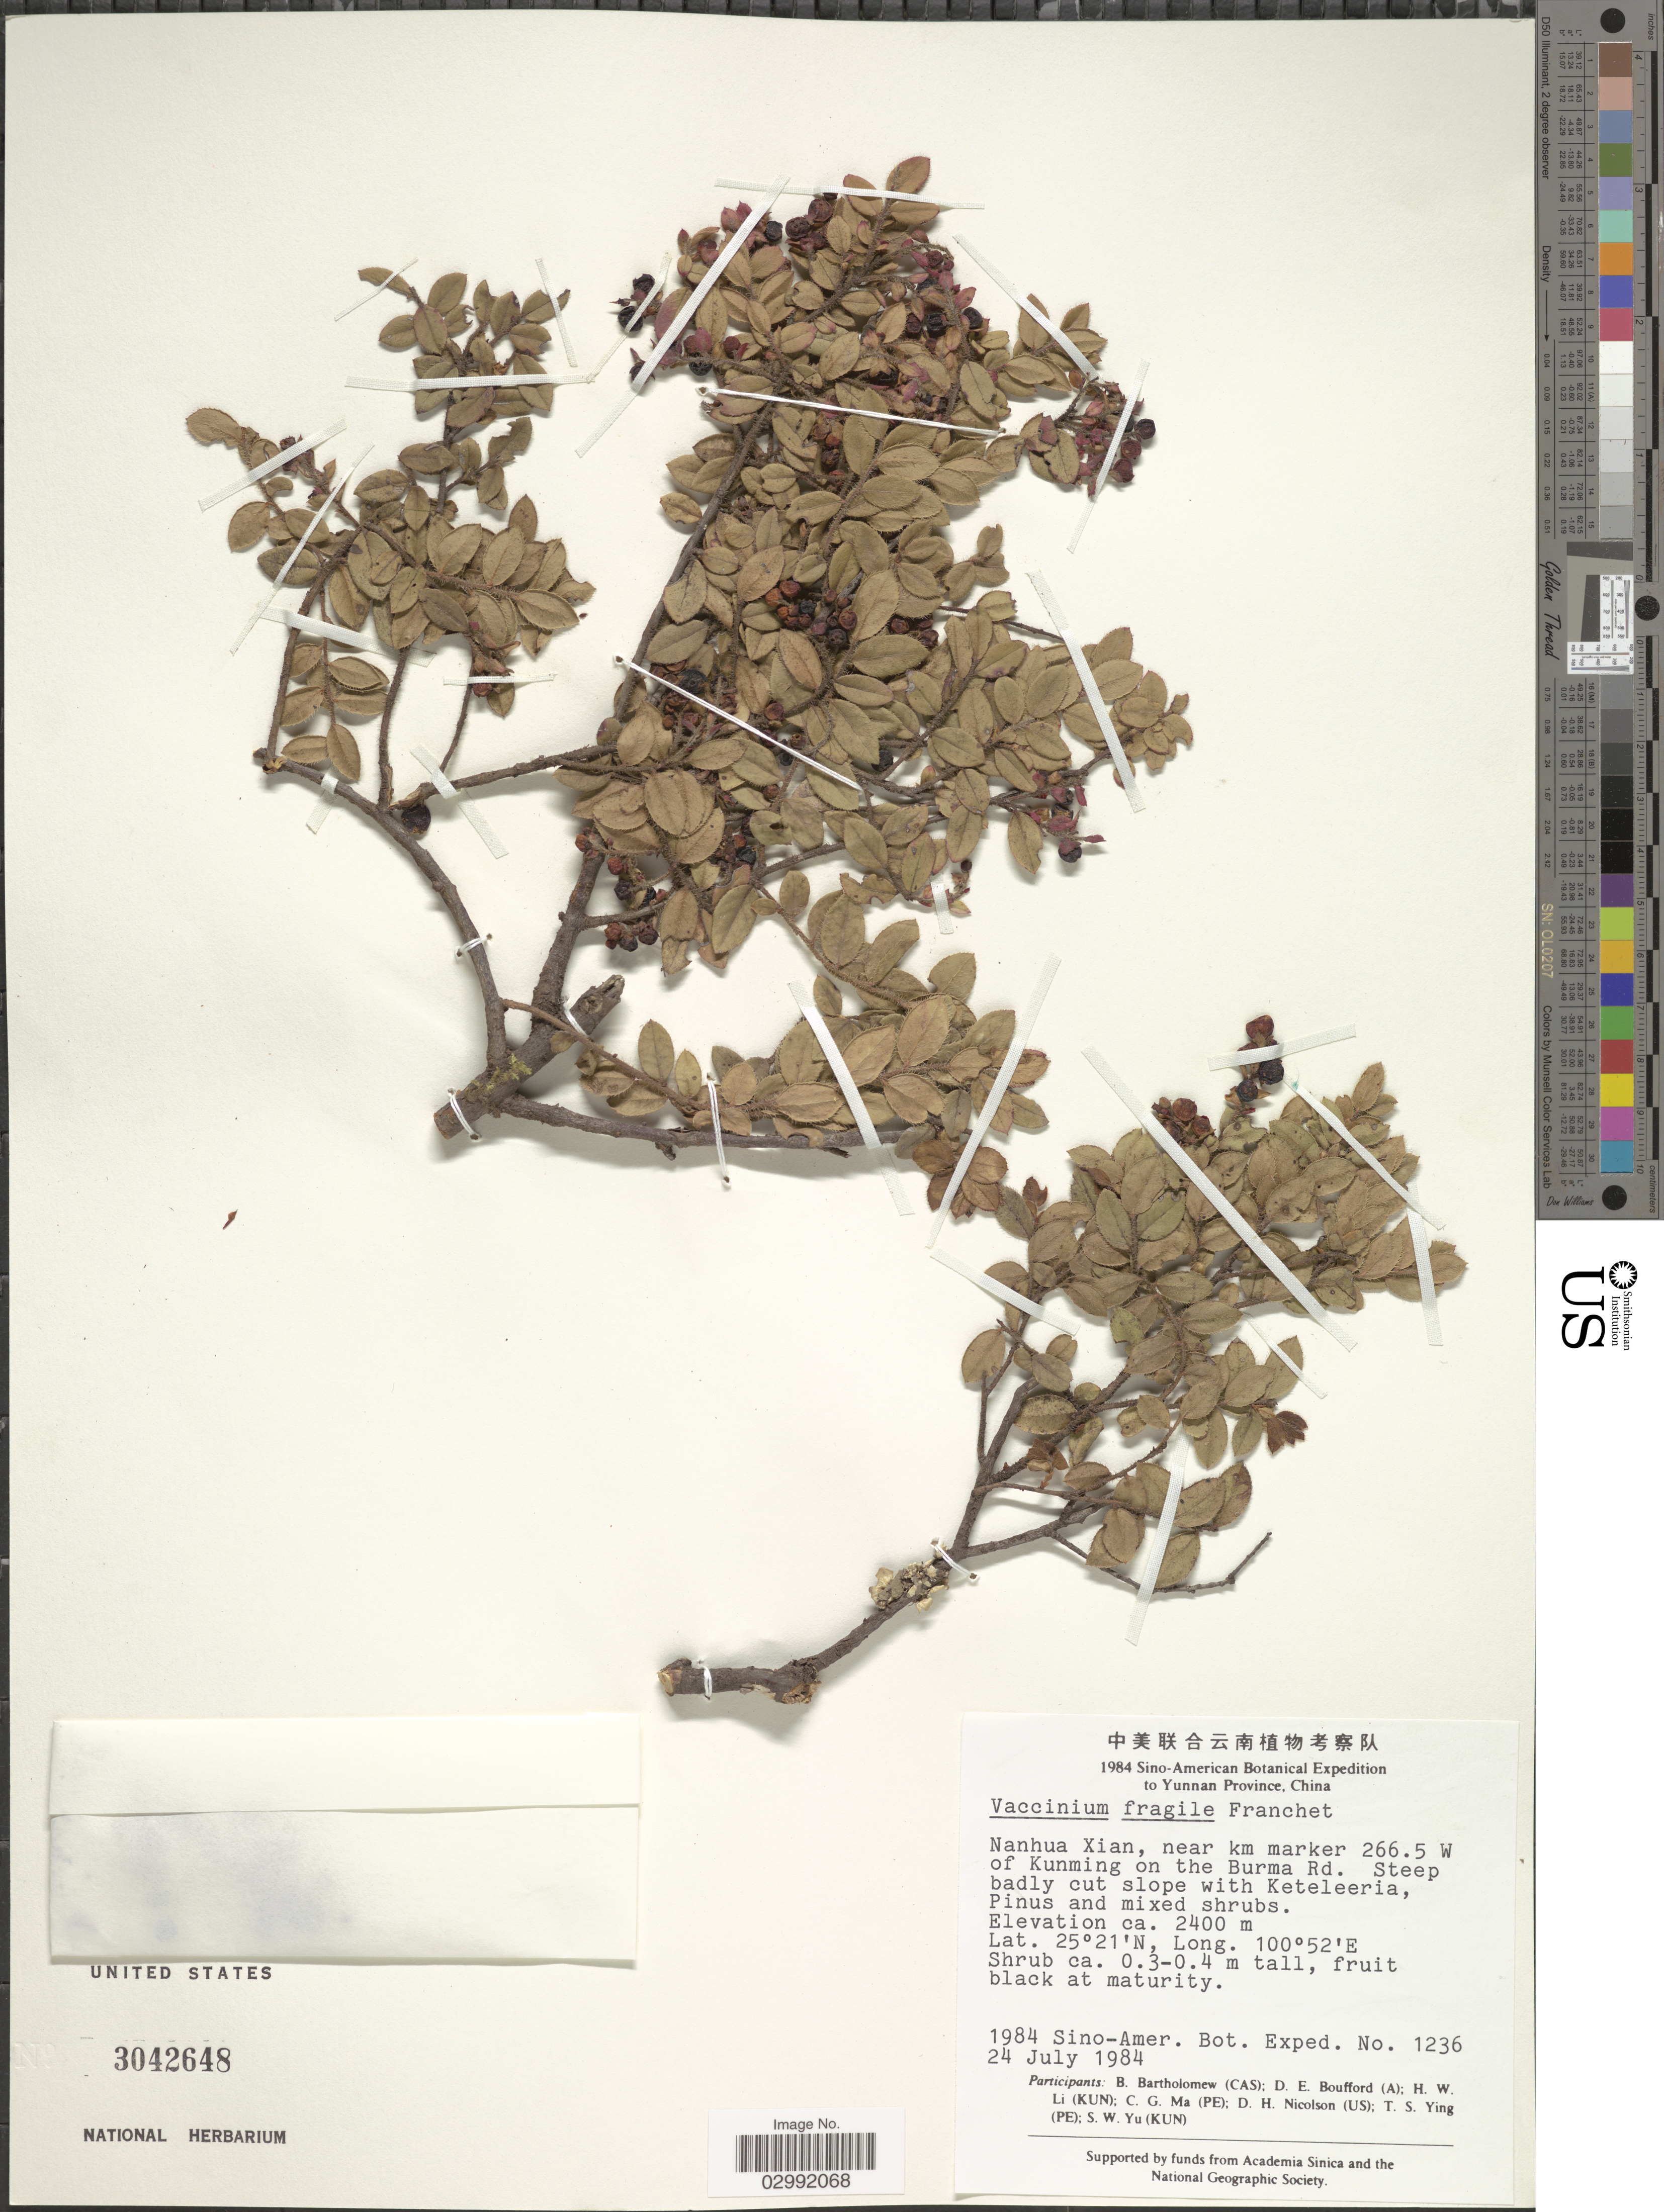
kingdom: Plantae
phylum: Tracheophyta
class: Magnoliopsida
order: Ericales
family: Ericaceae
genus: Vaccinium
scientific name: Vaccinium fragile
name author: Franch.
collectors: Sino-Amer. Bot. Exped. 1984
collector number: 1236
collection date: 1984-07-24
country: China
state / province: Yunnan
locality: Nanhua Xian, near km marker 266.5 W of Kunming on the Burma Rd.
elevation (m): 2400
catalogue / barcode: US 3042648